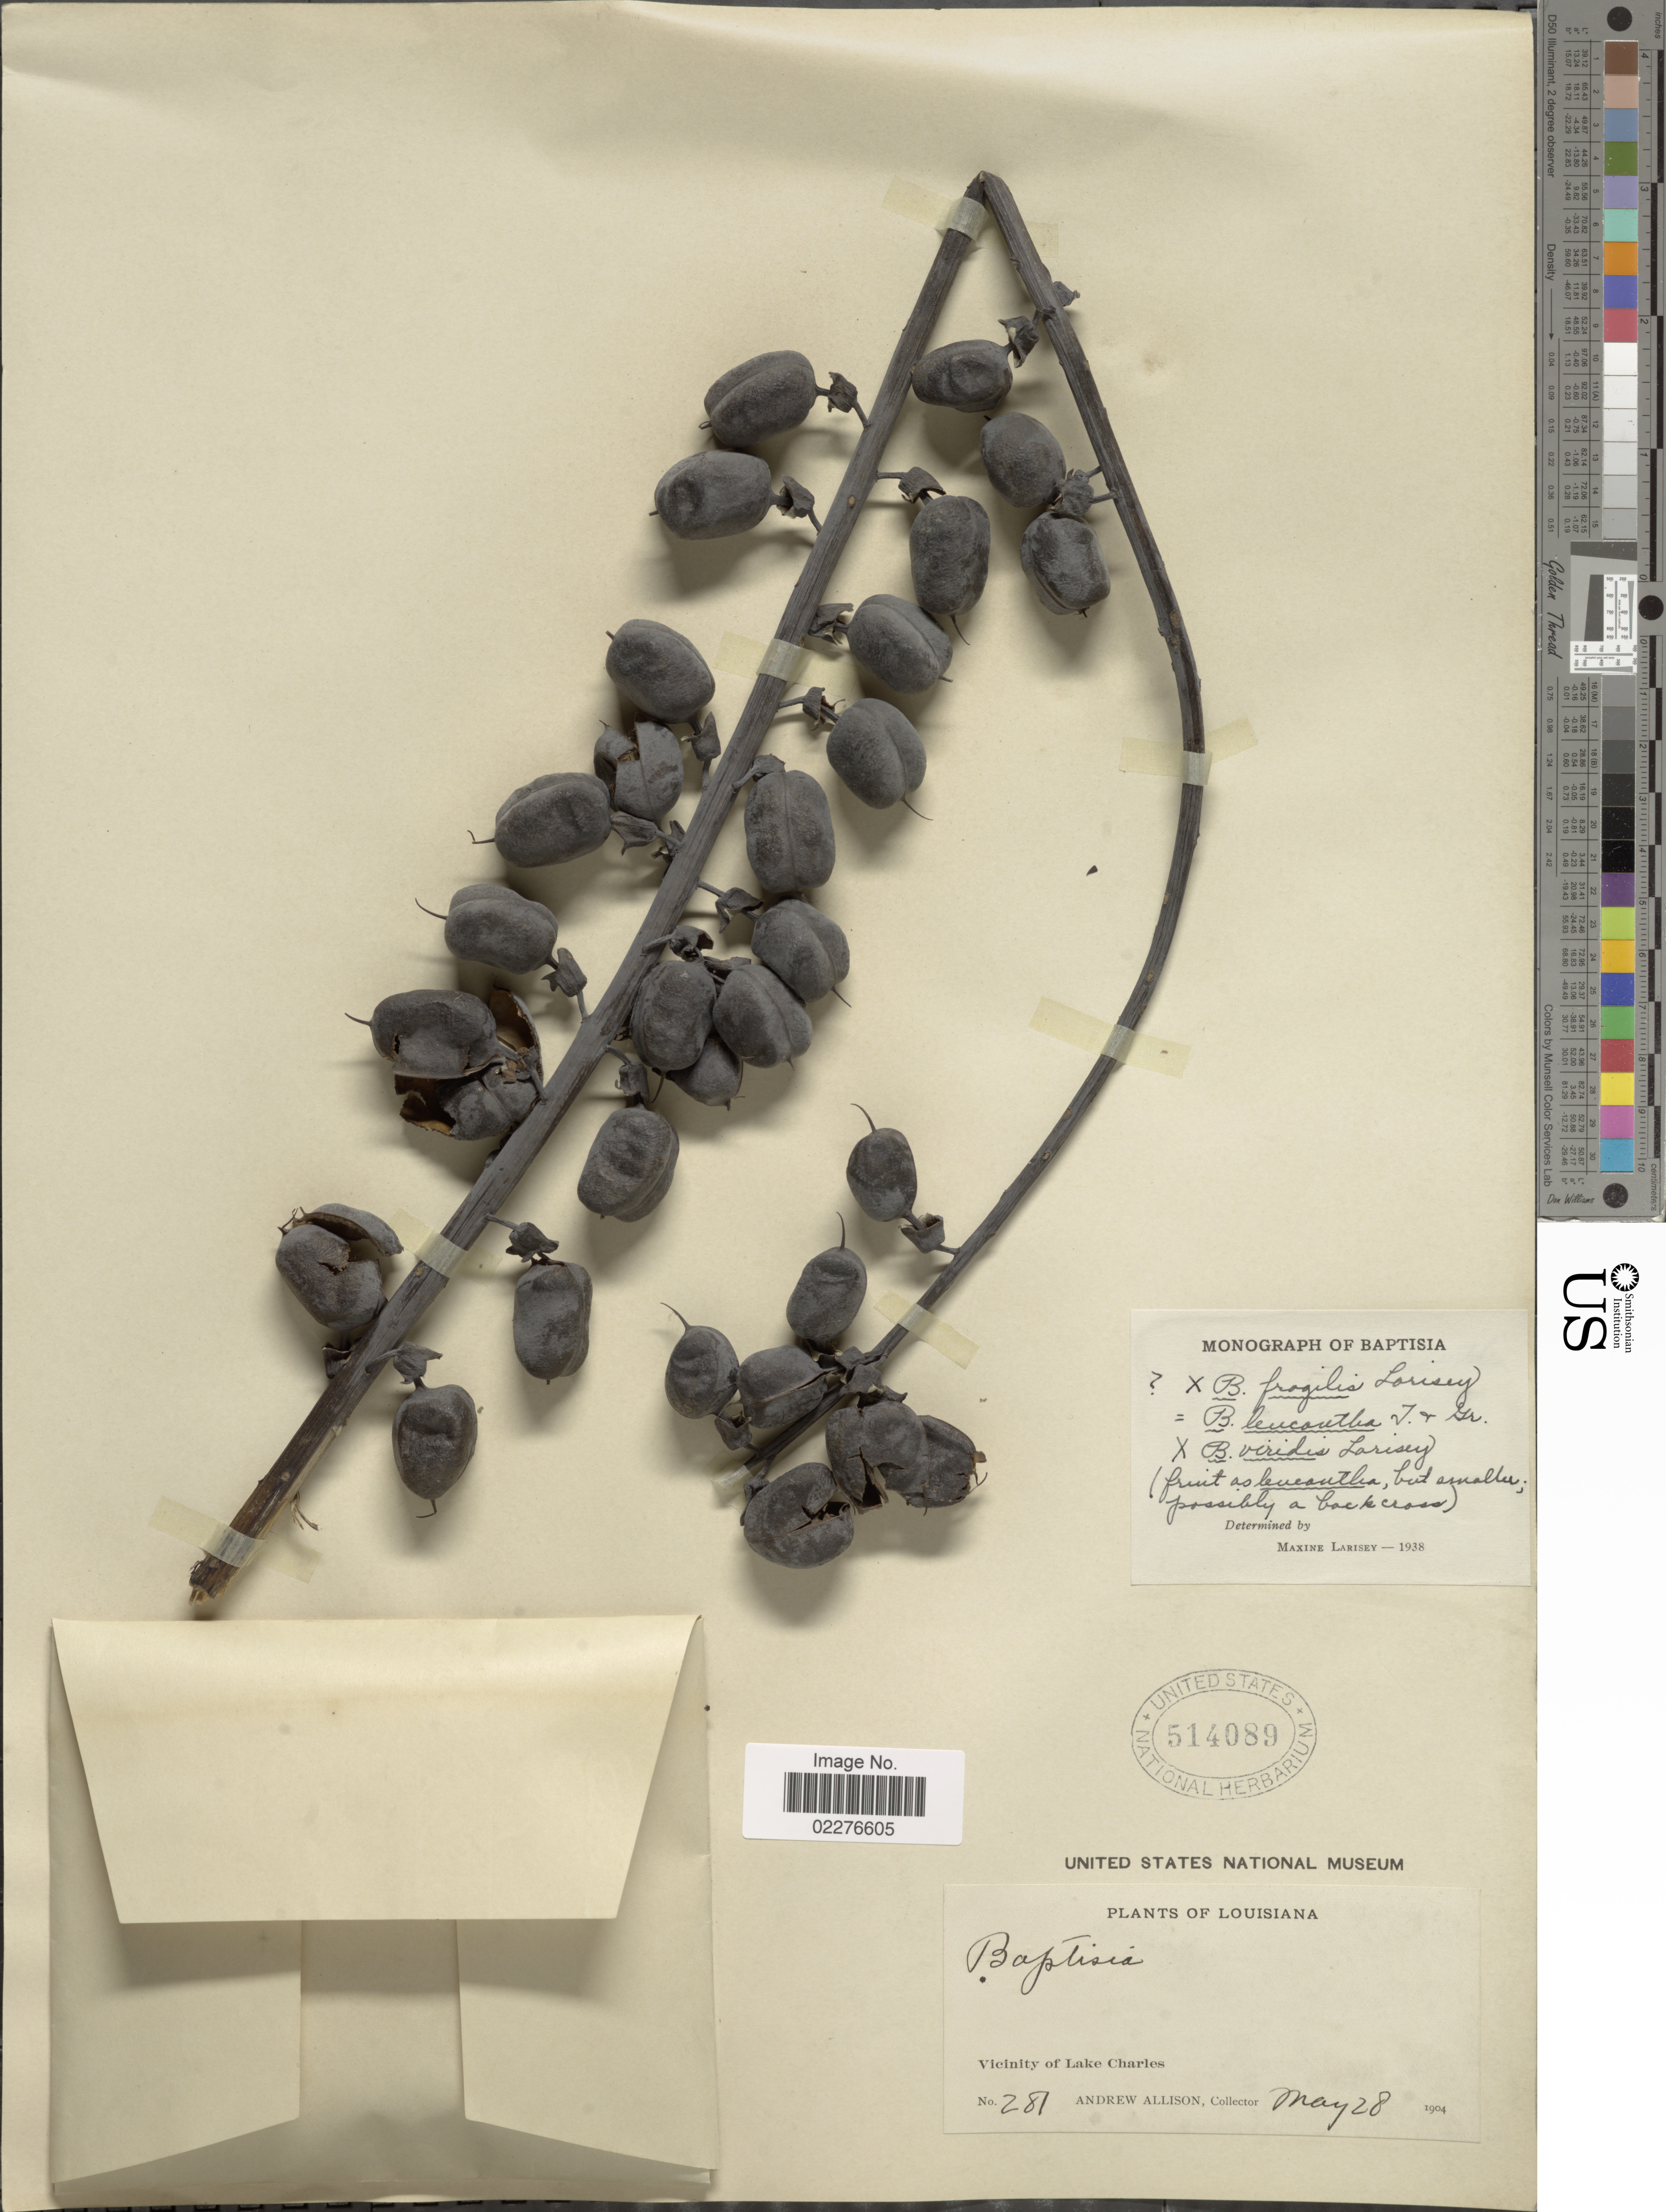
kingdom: Plantae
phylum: Tracheophyta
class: Magnoliopsida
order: Fabales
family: Fabaceae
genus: Baptisia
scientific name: Baptisia fragilis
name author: Larisey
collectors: A. Allison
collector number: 281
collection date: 1904-05-28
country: United States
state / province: Louisiana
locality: Vicinity of Lake Charles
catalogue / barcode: US 514089